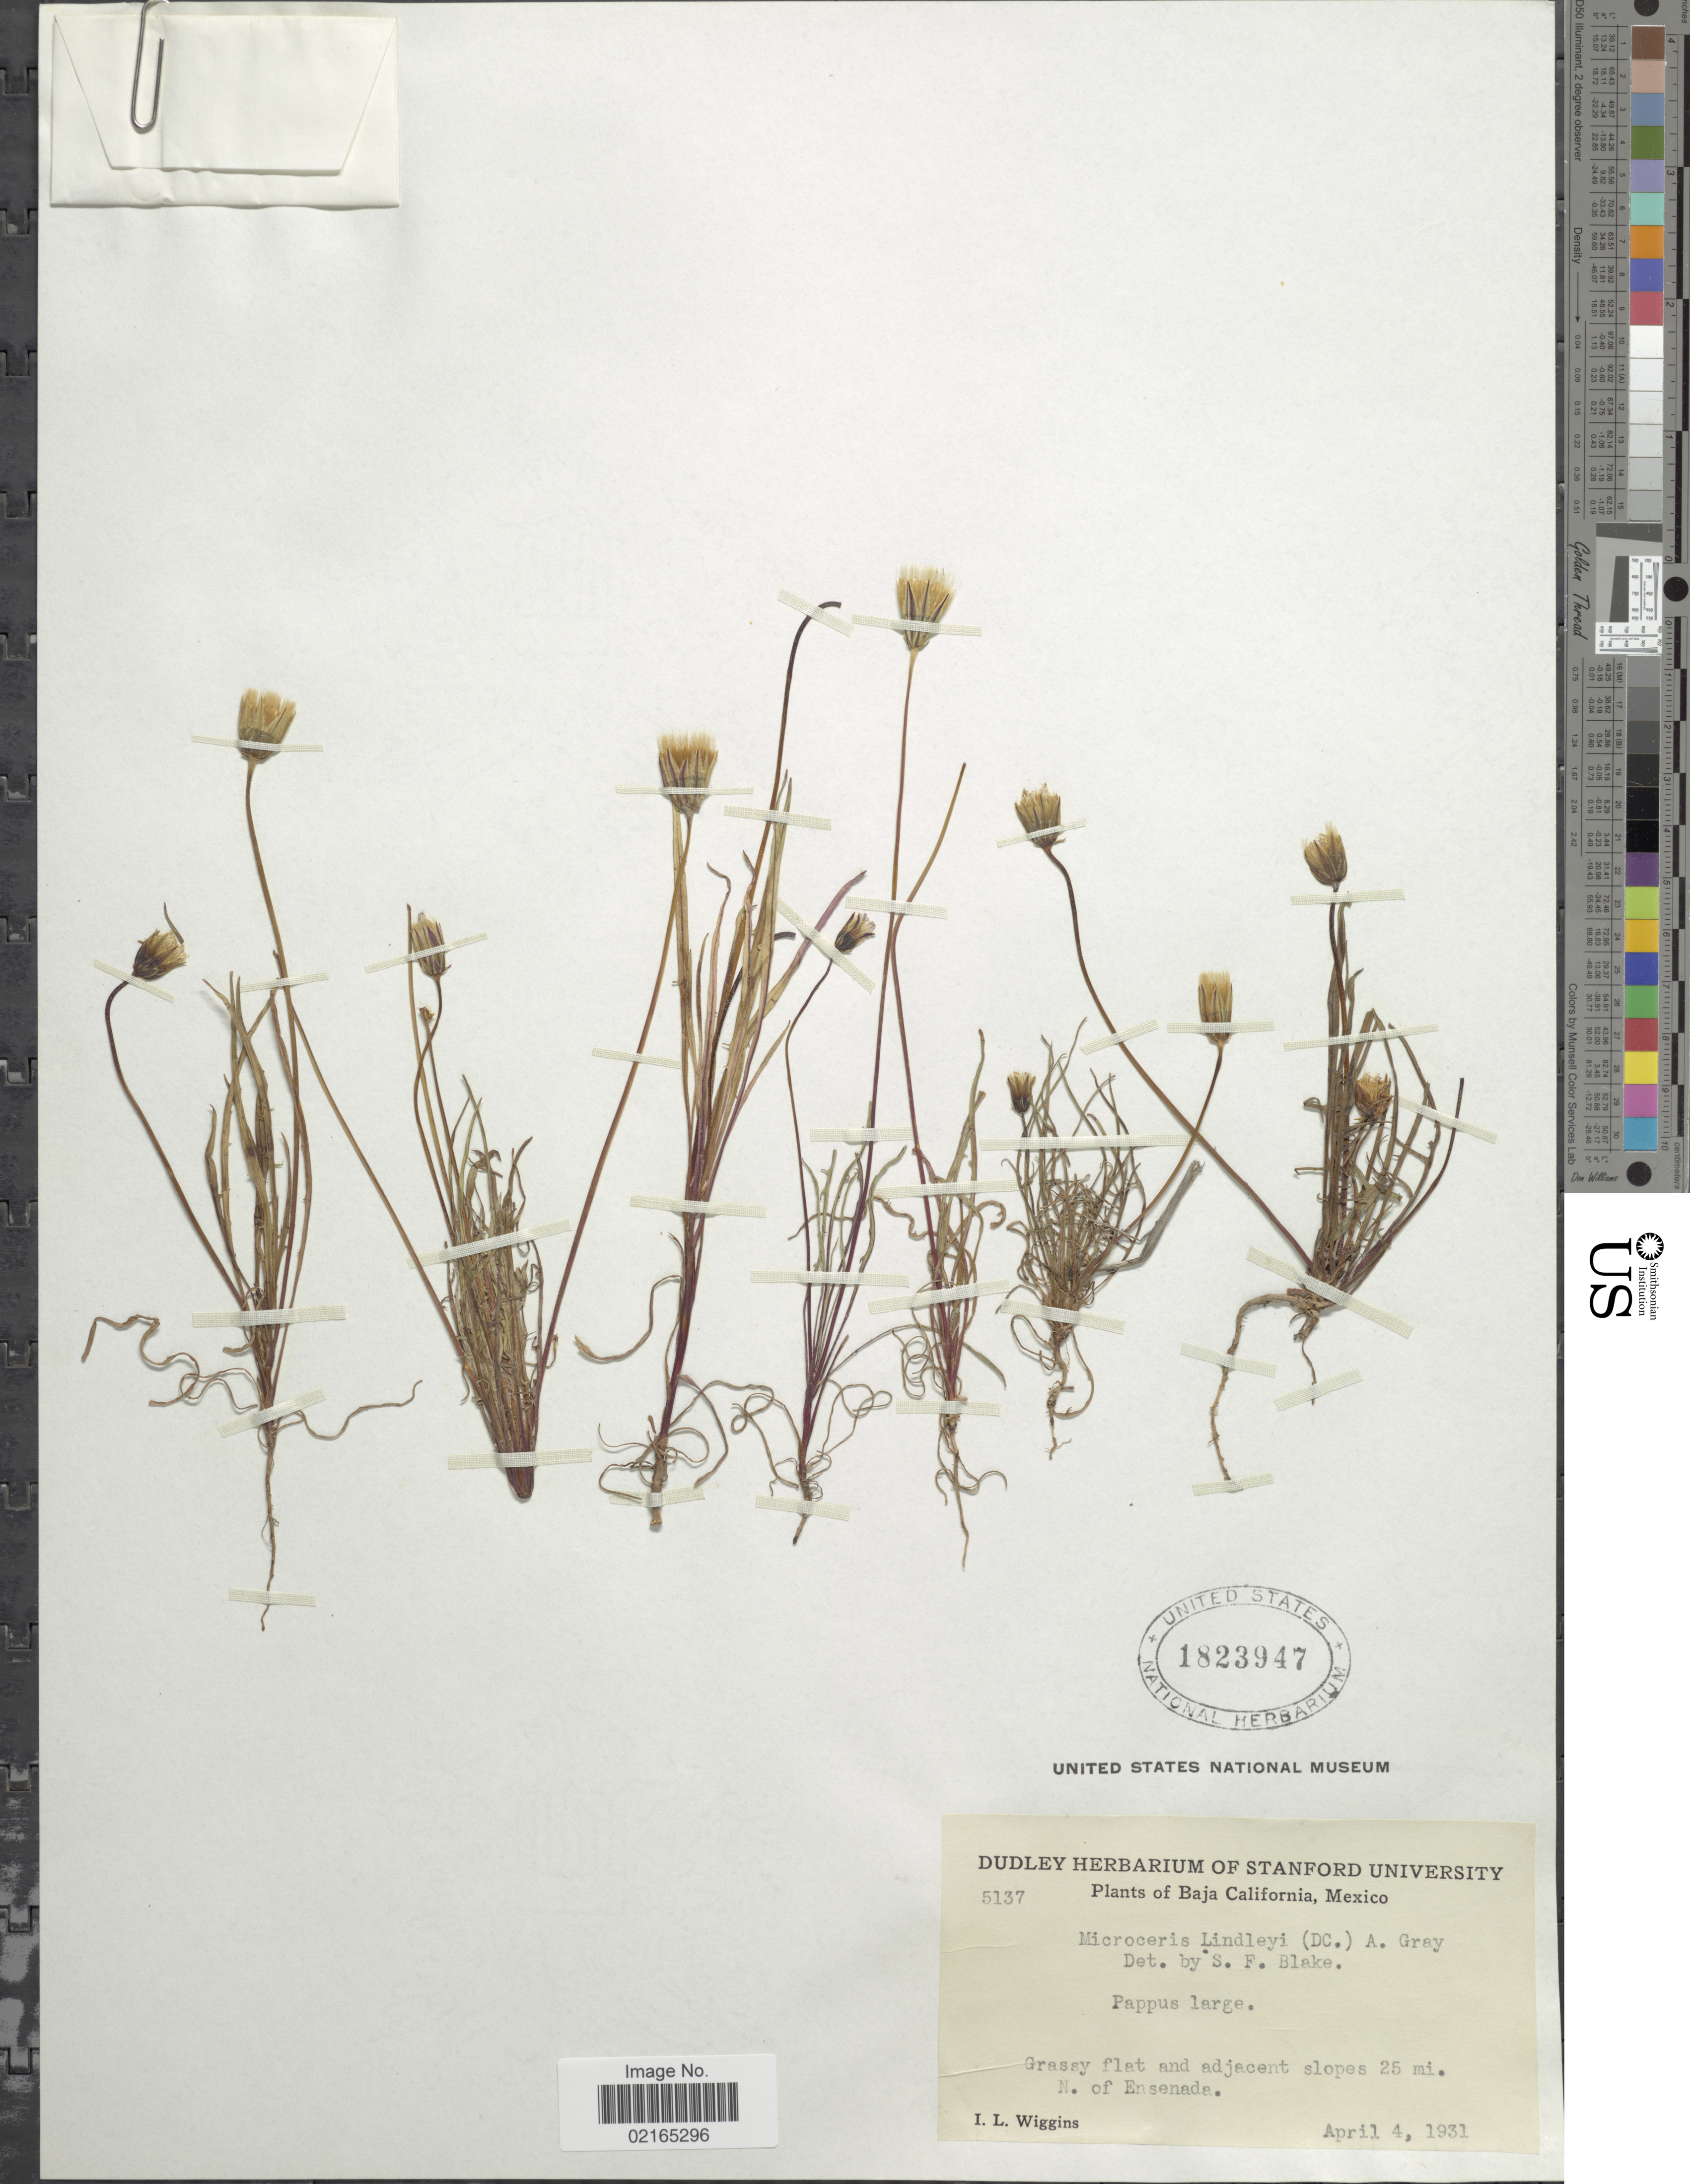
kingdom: Plantae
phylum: Tracheophyta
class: Magnoliopsida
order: Asterales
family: Asteraceae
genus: Uropappus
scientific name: Uropappus lindleyi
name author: (DC.) Nutt.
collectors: I. L. Wiggins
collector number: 5137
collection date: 1931-04-04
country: Mexico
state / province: Baja California Norte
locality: Pappus large, grassy flat and adjacent slopes 25 mi. N. of Ensenada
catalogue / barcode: US 1823947